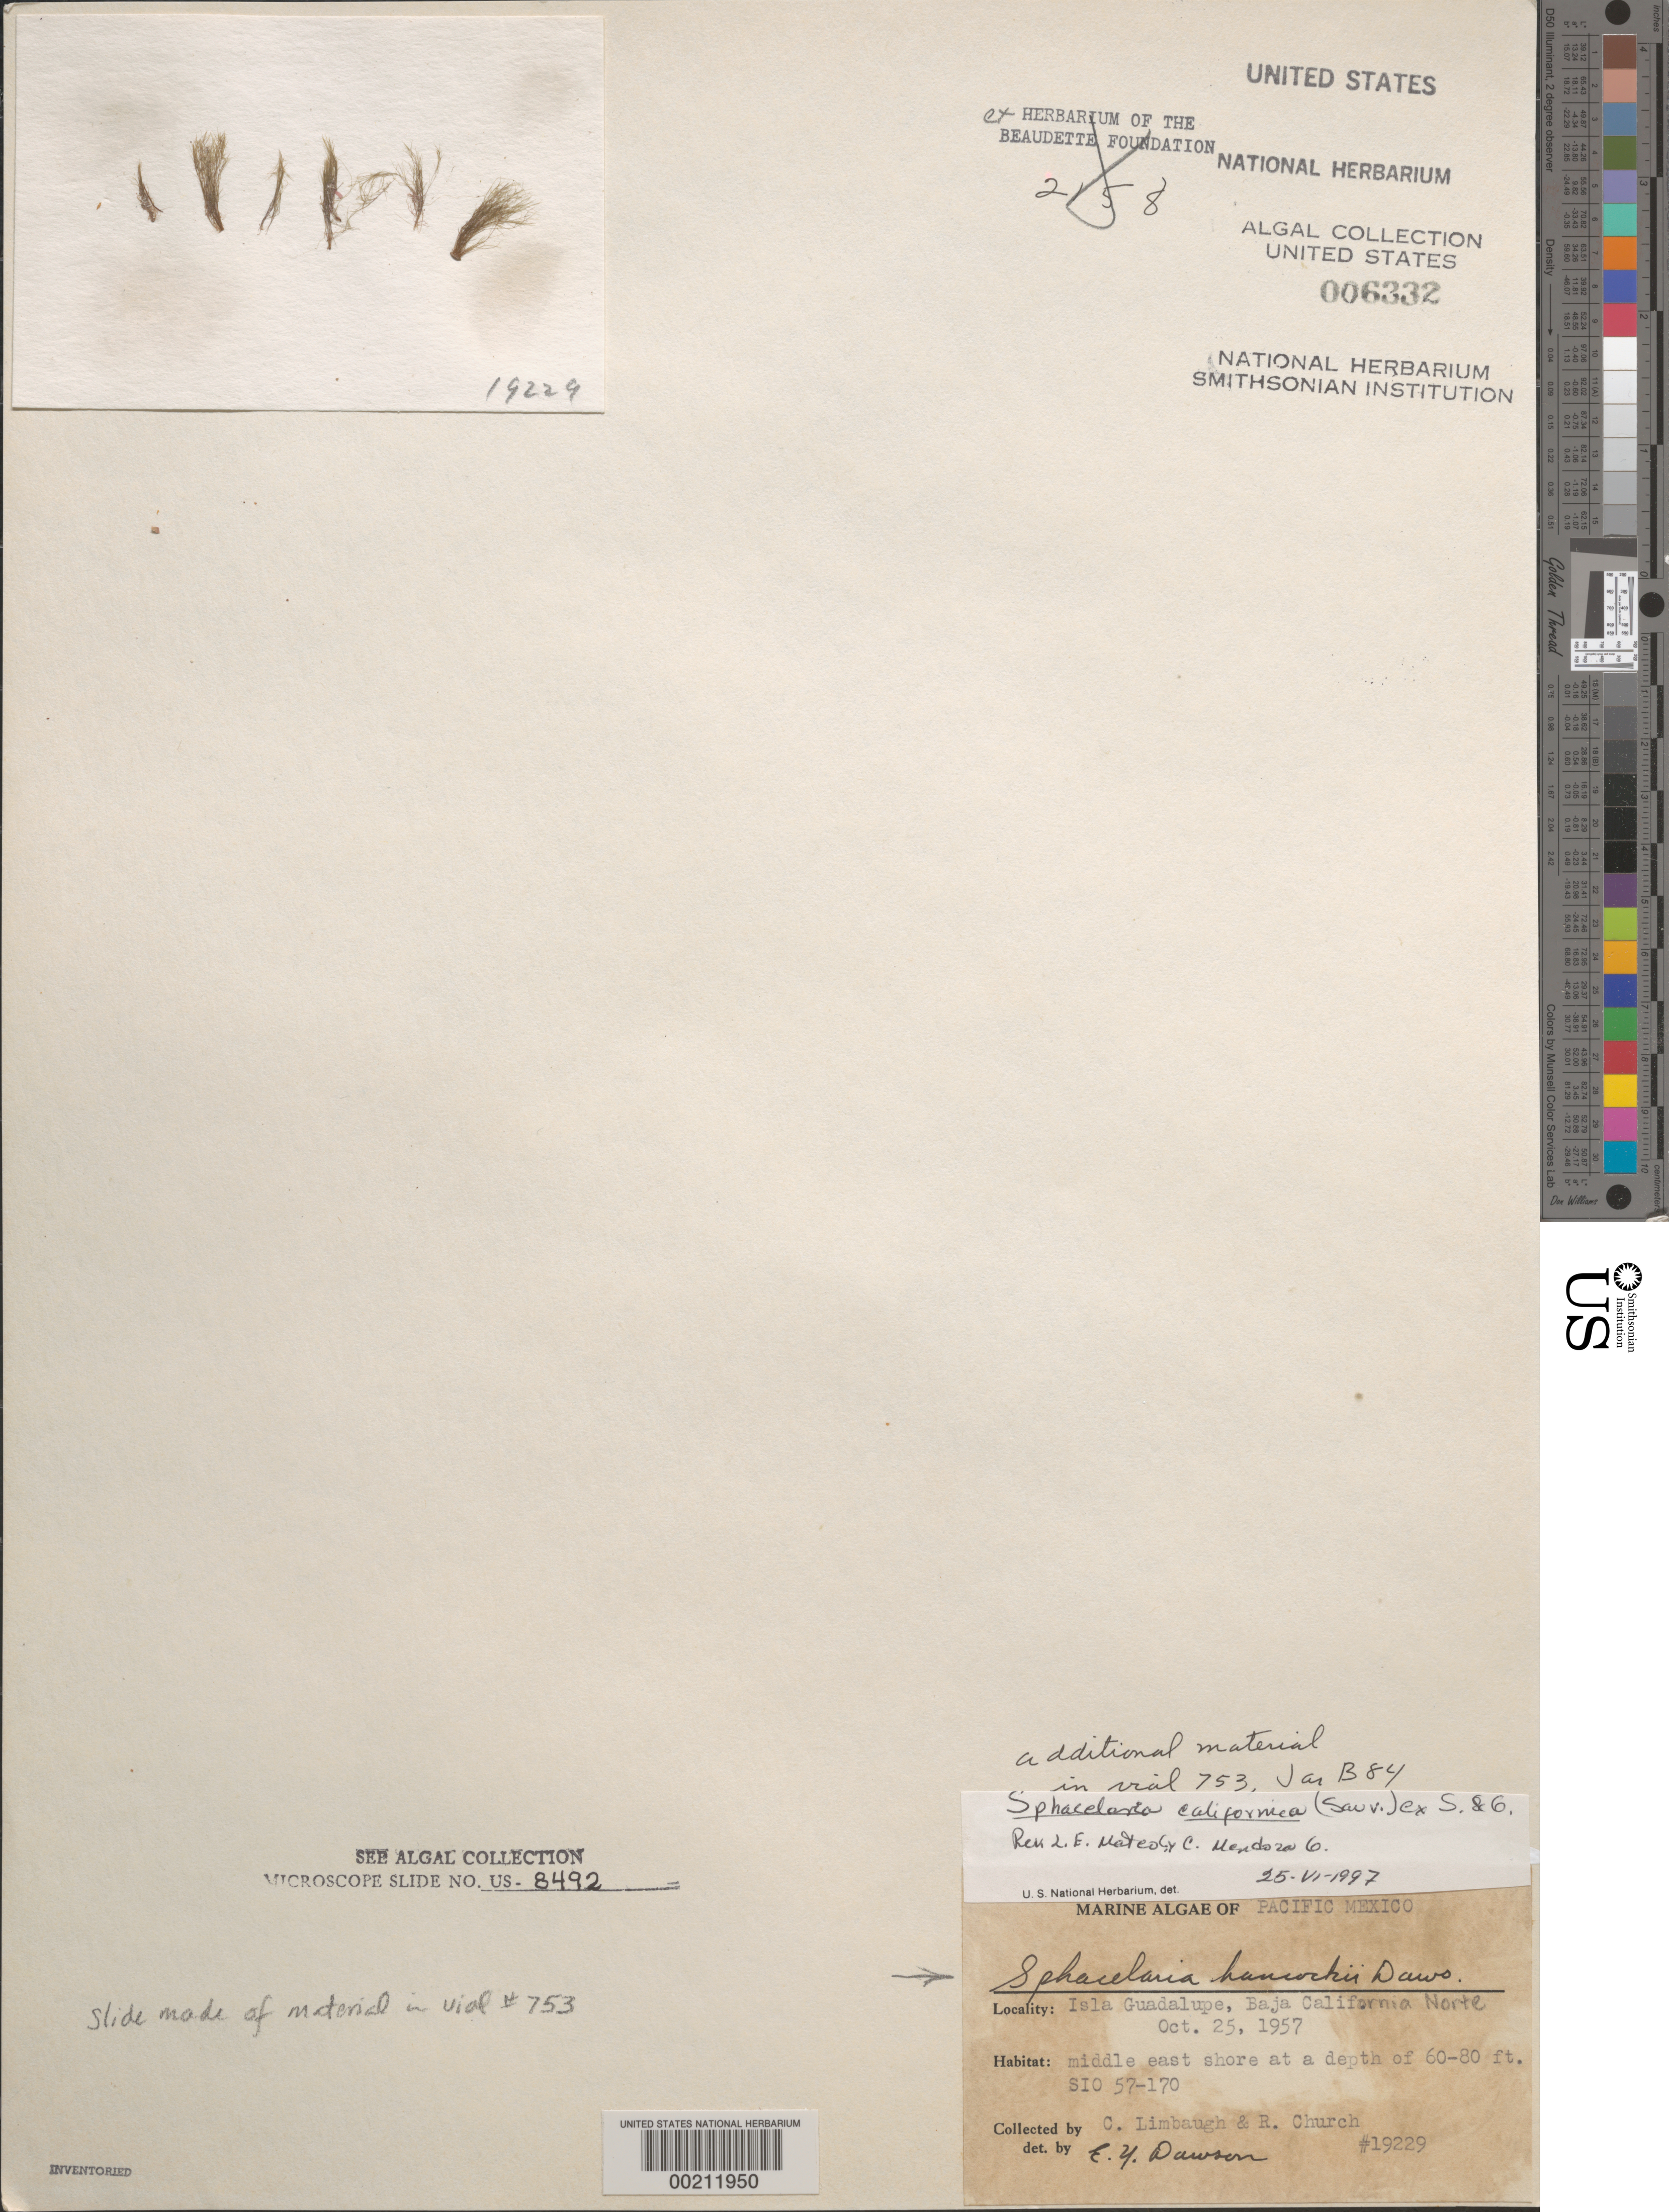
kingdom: Chromista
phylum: Ochrophyta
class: Phaeophyceae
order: Sphacelariales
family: Sphacelariaceae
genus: Sphacelaria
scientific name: Sphacelaria californica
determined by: Mendoza G., C.; Mateo. Cid, L. E.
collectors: C. Limbaugh & R. Church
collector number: EYD 19229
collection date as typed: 25 Oct 1957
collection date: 1957-10-25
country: Mexico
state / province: Baja California Norte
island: Isla Guadalupe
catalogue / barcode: US 6332